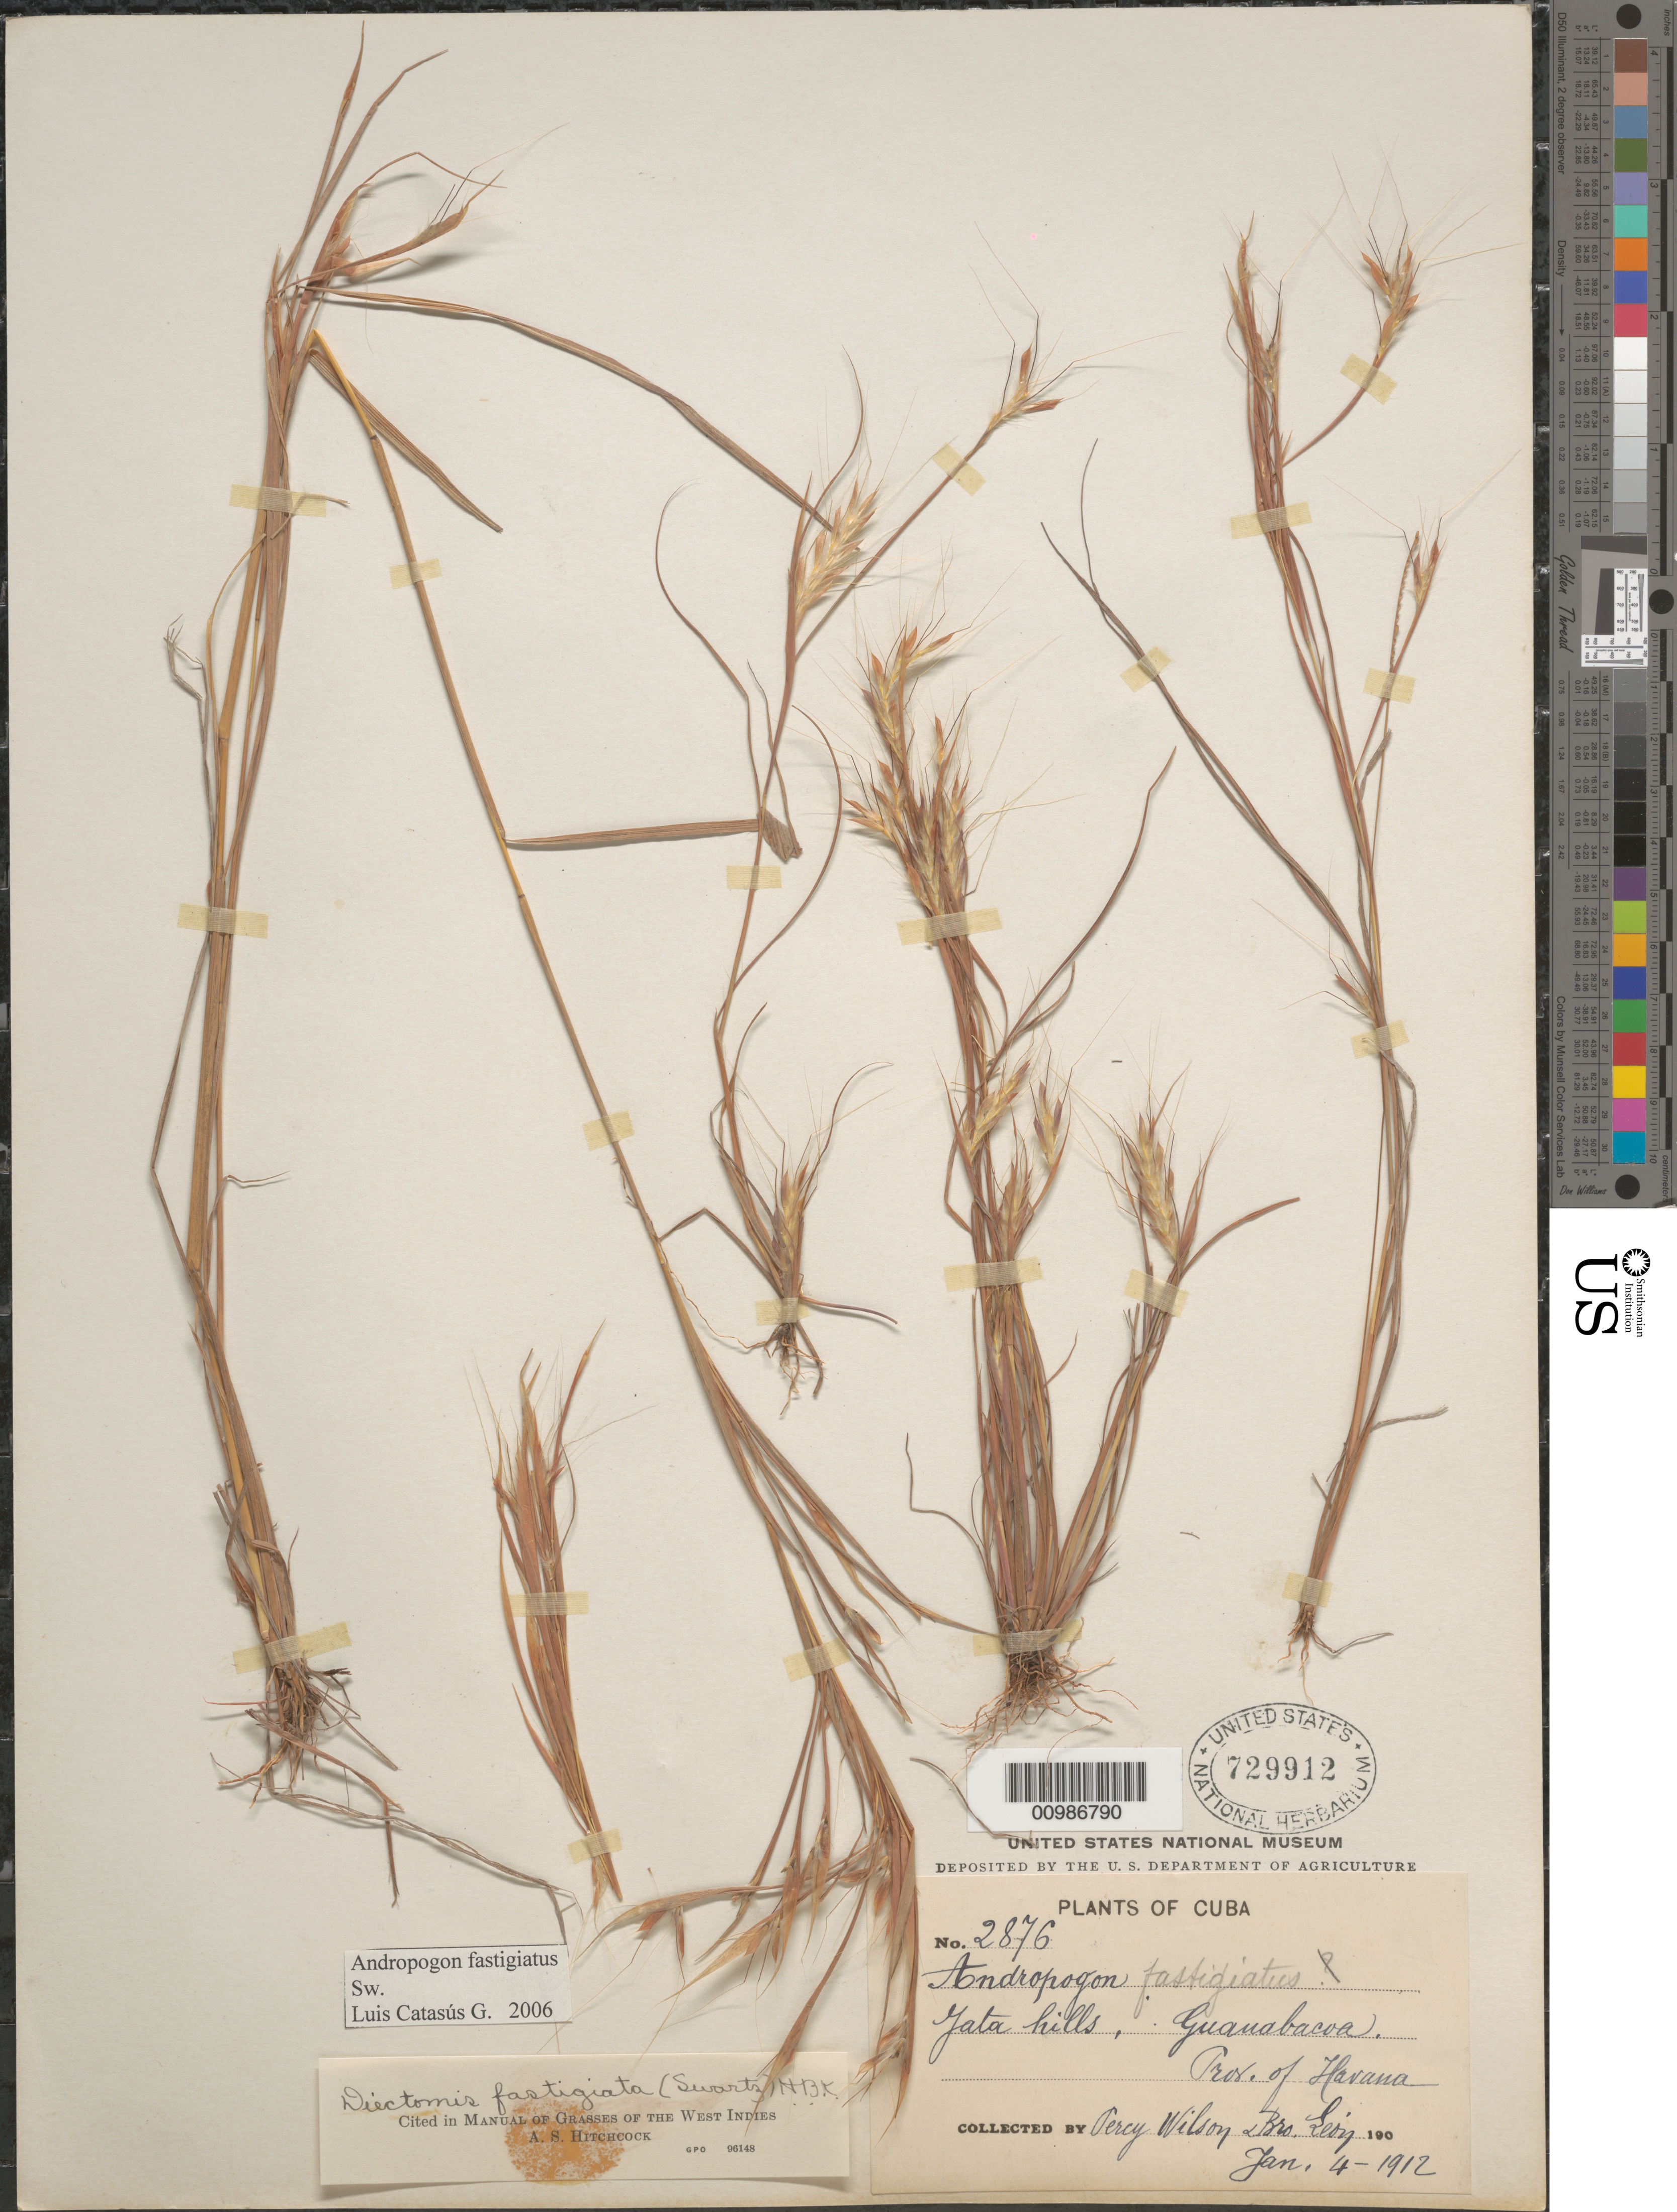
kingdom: Plantae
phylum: Tracheophyta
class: Liliopsida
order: Poales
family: Poaceae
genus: Andropogon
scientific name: Andropogon fastigiatus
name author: Sw.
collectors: P. Wilson & Bro. León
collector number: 2876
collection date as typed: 04 Jan 1912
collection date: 1912-01-04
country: Cuba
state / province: La Habana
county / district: Municipio Guanabacoa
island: Cuba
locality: Guanabacoa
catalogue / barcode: US 729912